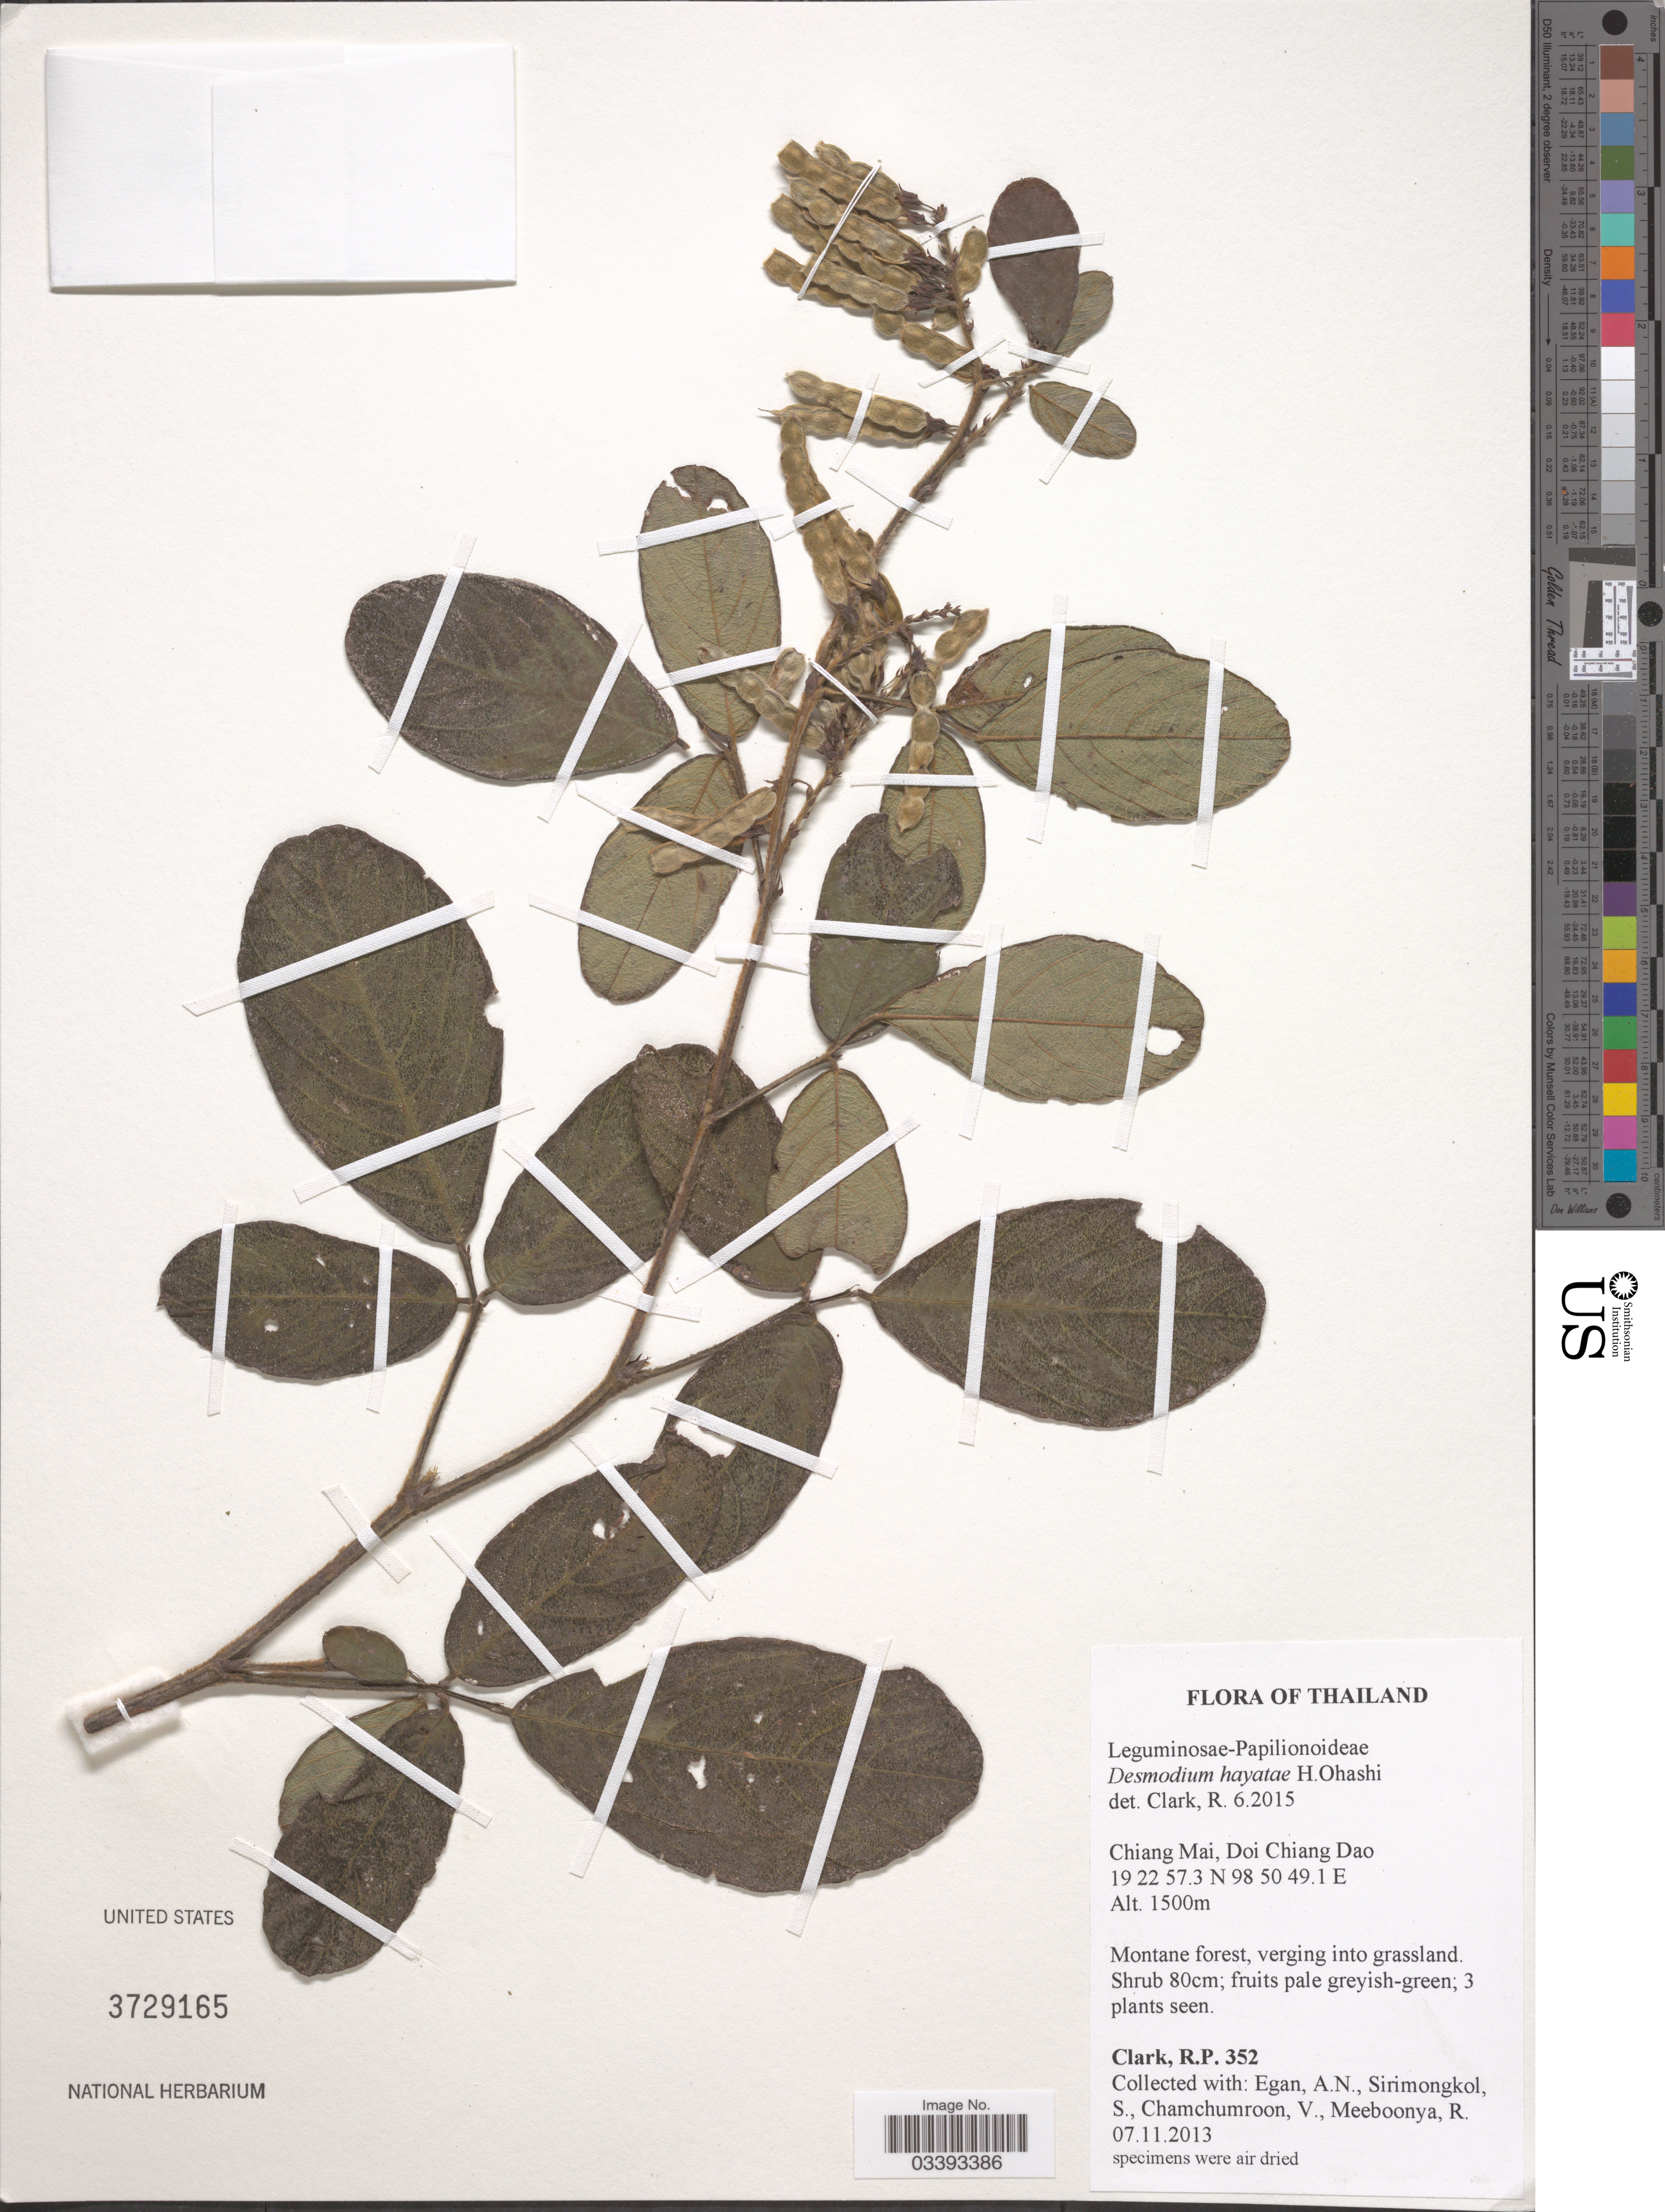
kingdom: Plantae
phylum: Tracheophyta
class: Magnoliopsida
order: Fabales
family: Fabaceae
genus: Ototropis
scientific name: Ototropis hayatae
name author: (H. Ohashi) H. Ohashi & K. Ohashi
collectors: R. P. Clark, A. N. Egan, S. Sirimongkol, V. Chamchumroon & R. Meeboonya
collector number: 352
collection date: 2013-11-07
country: Thailand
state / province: Chiang Mai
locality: Doi Chiang Dao.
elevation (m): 1500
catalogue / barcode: US 3729165